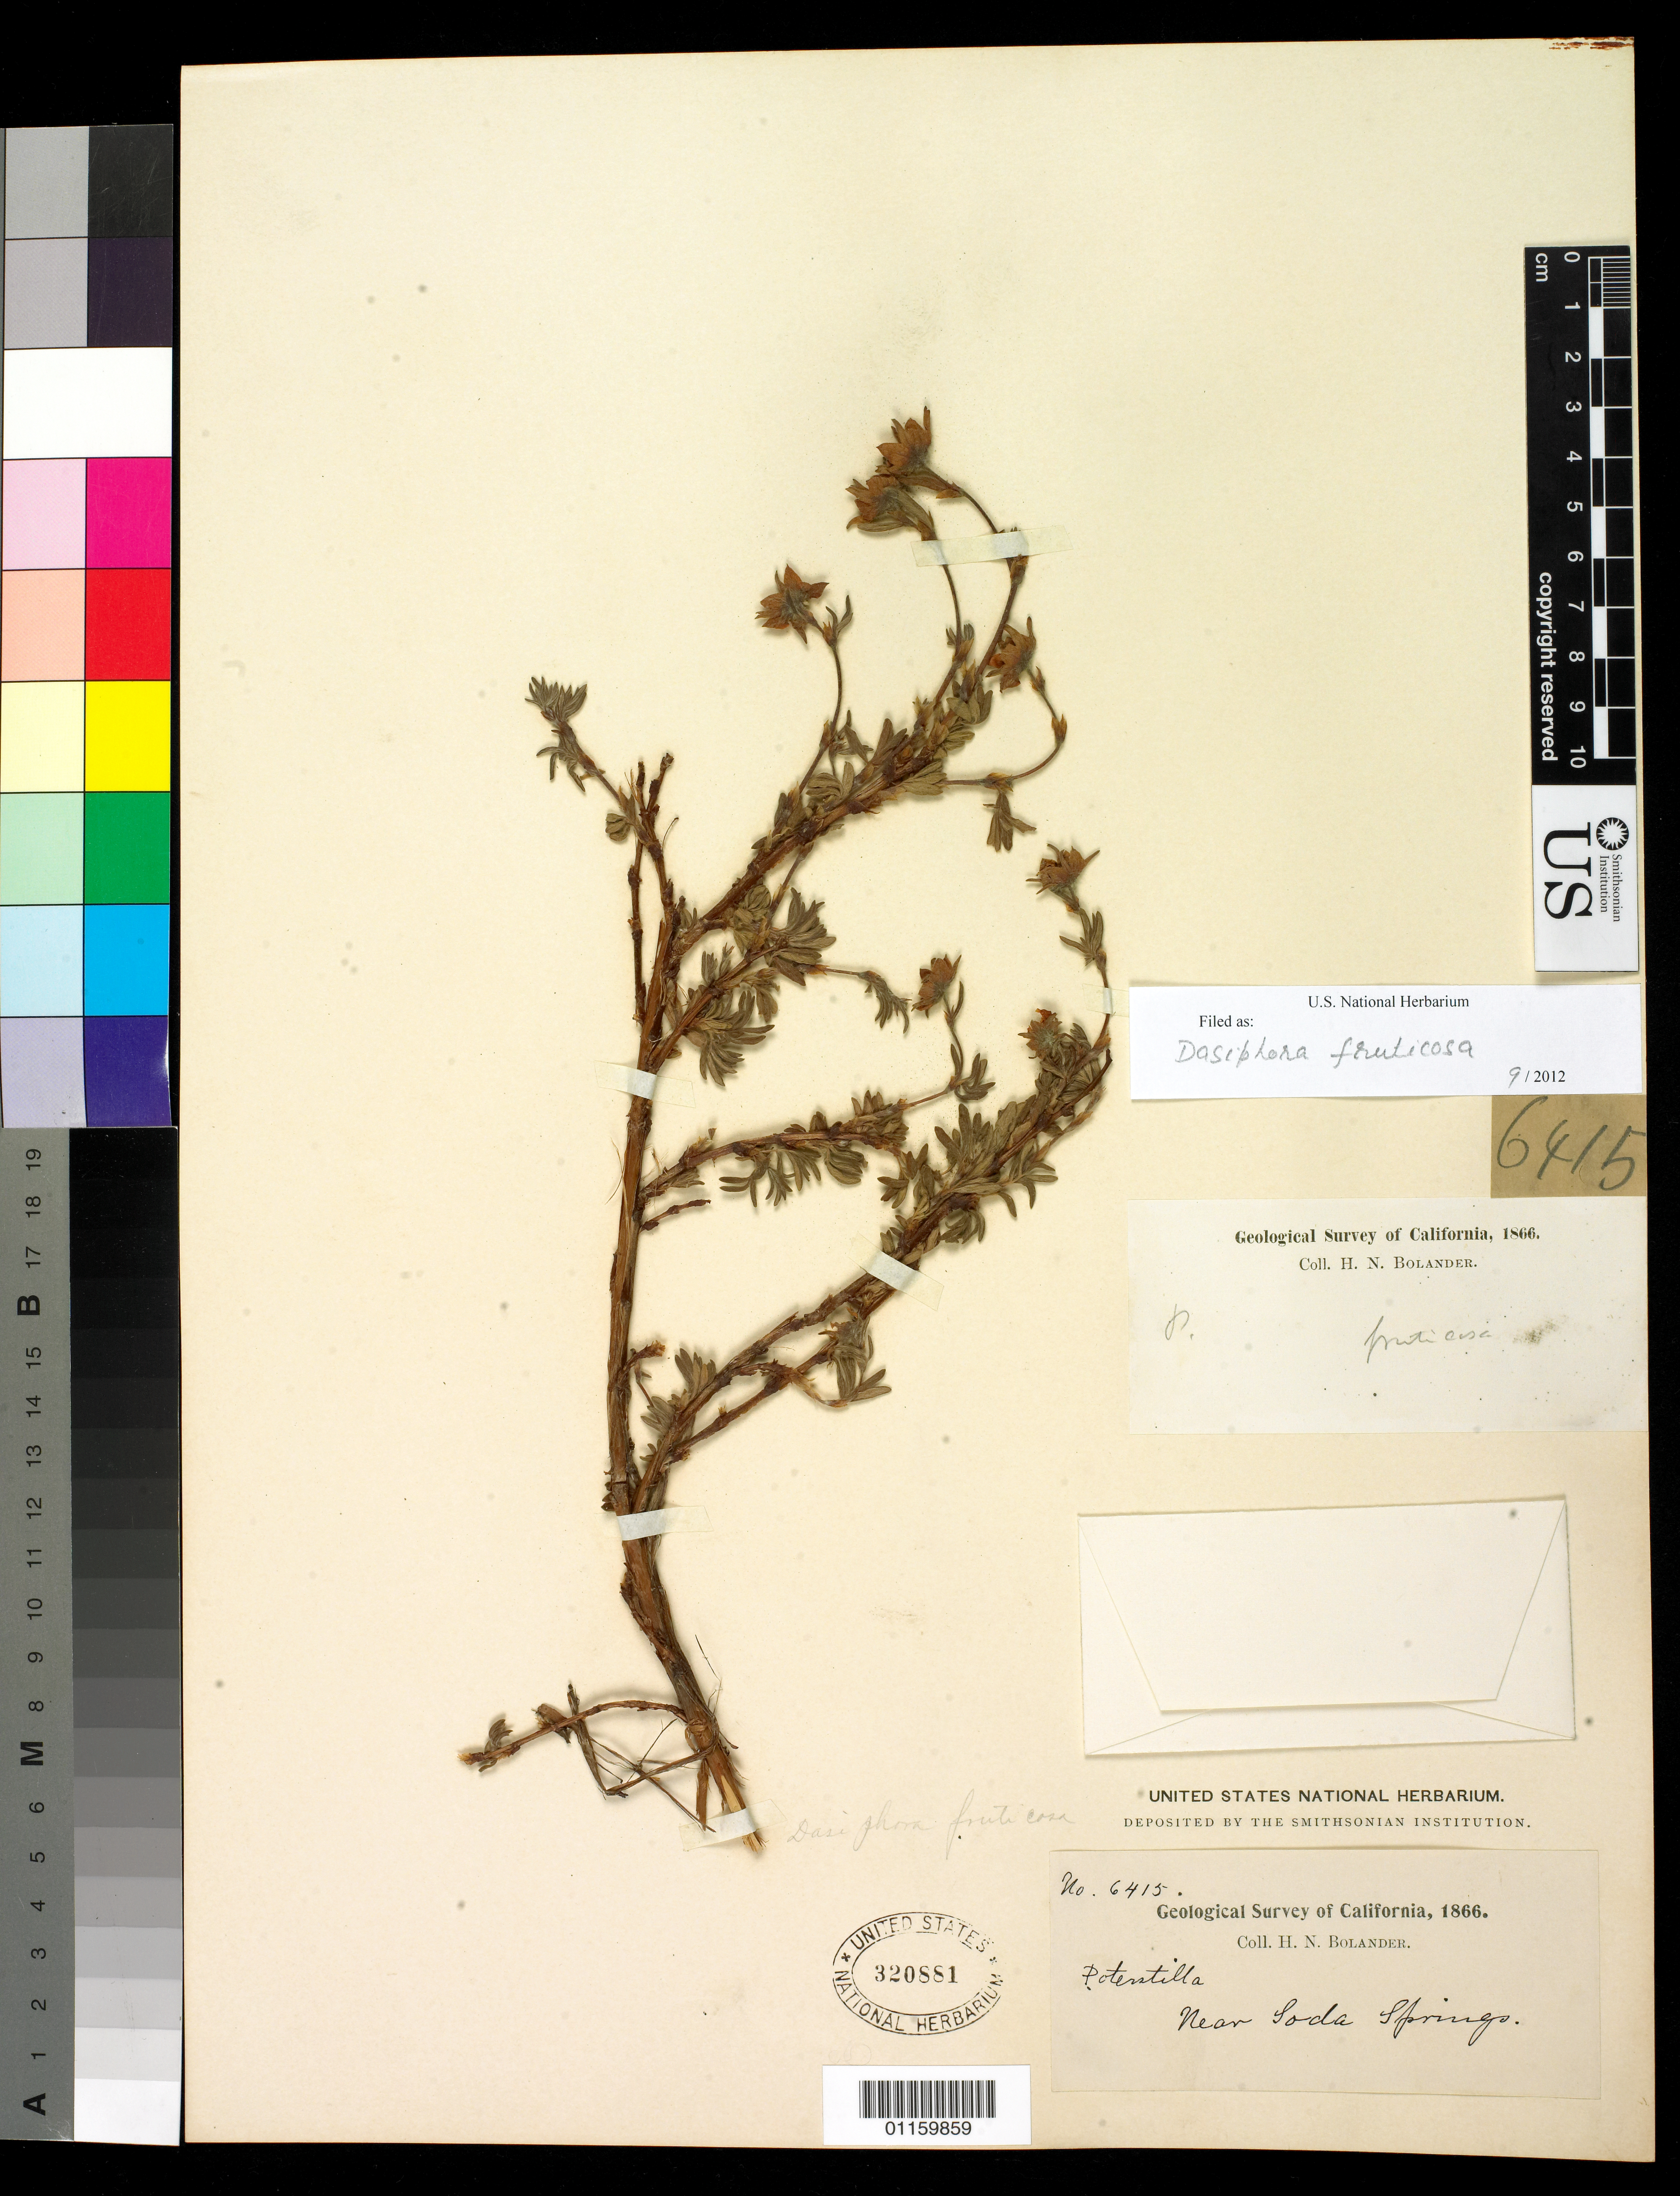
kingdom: Plantae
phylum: Tracheophyta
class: Magnoliopsida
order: Rosales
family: Rosaceae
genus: Dasiphora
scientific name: Dasiphora fruticosa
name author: (L.) Rydb.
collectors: H. Bolander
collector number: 6415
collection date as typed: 1866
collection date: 1866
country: United States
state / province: California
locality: Near Soda Springs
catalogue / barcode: US 320881